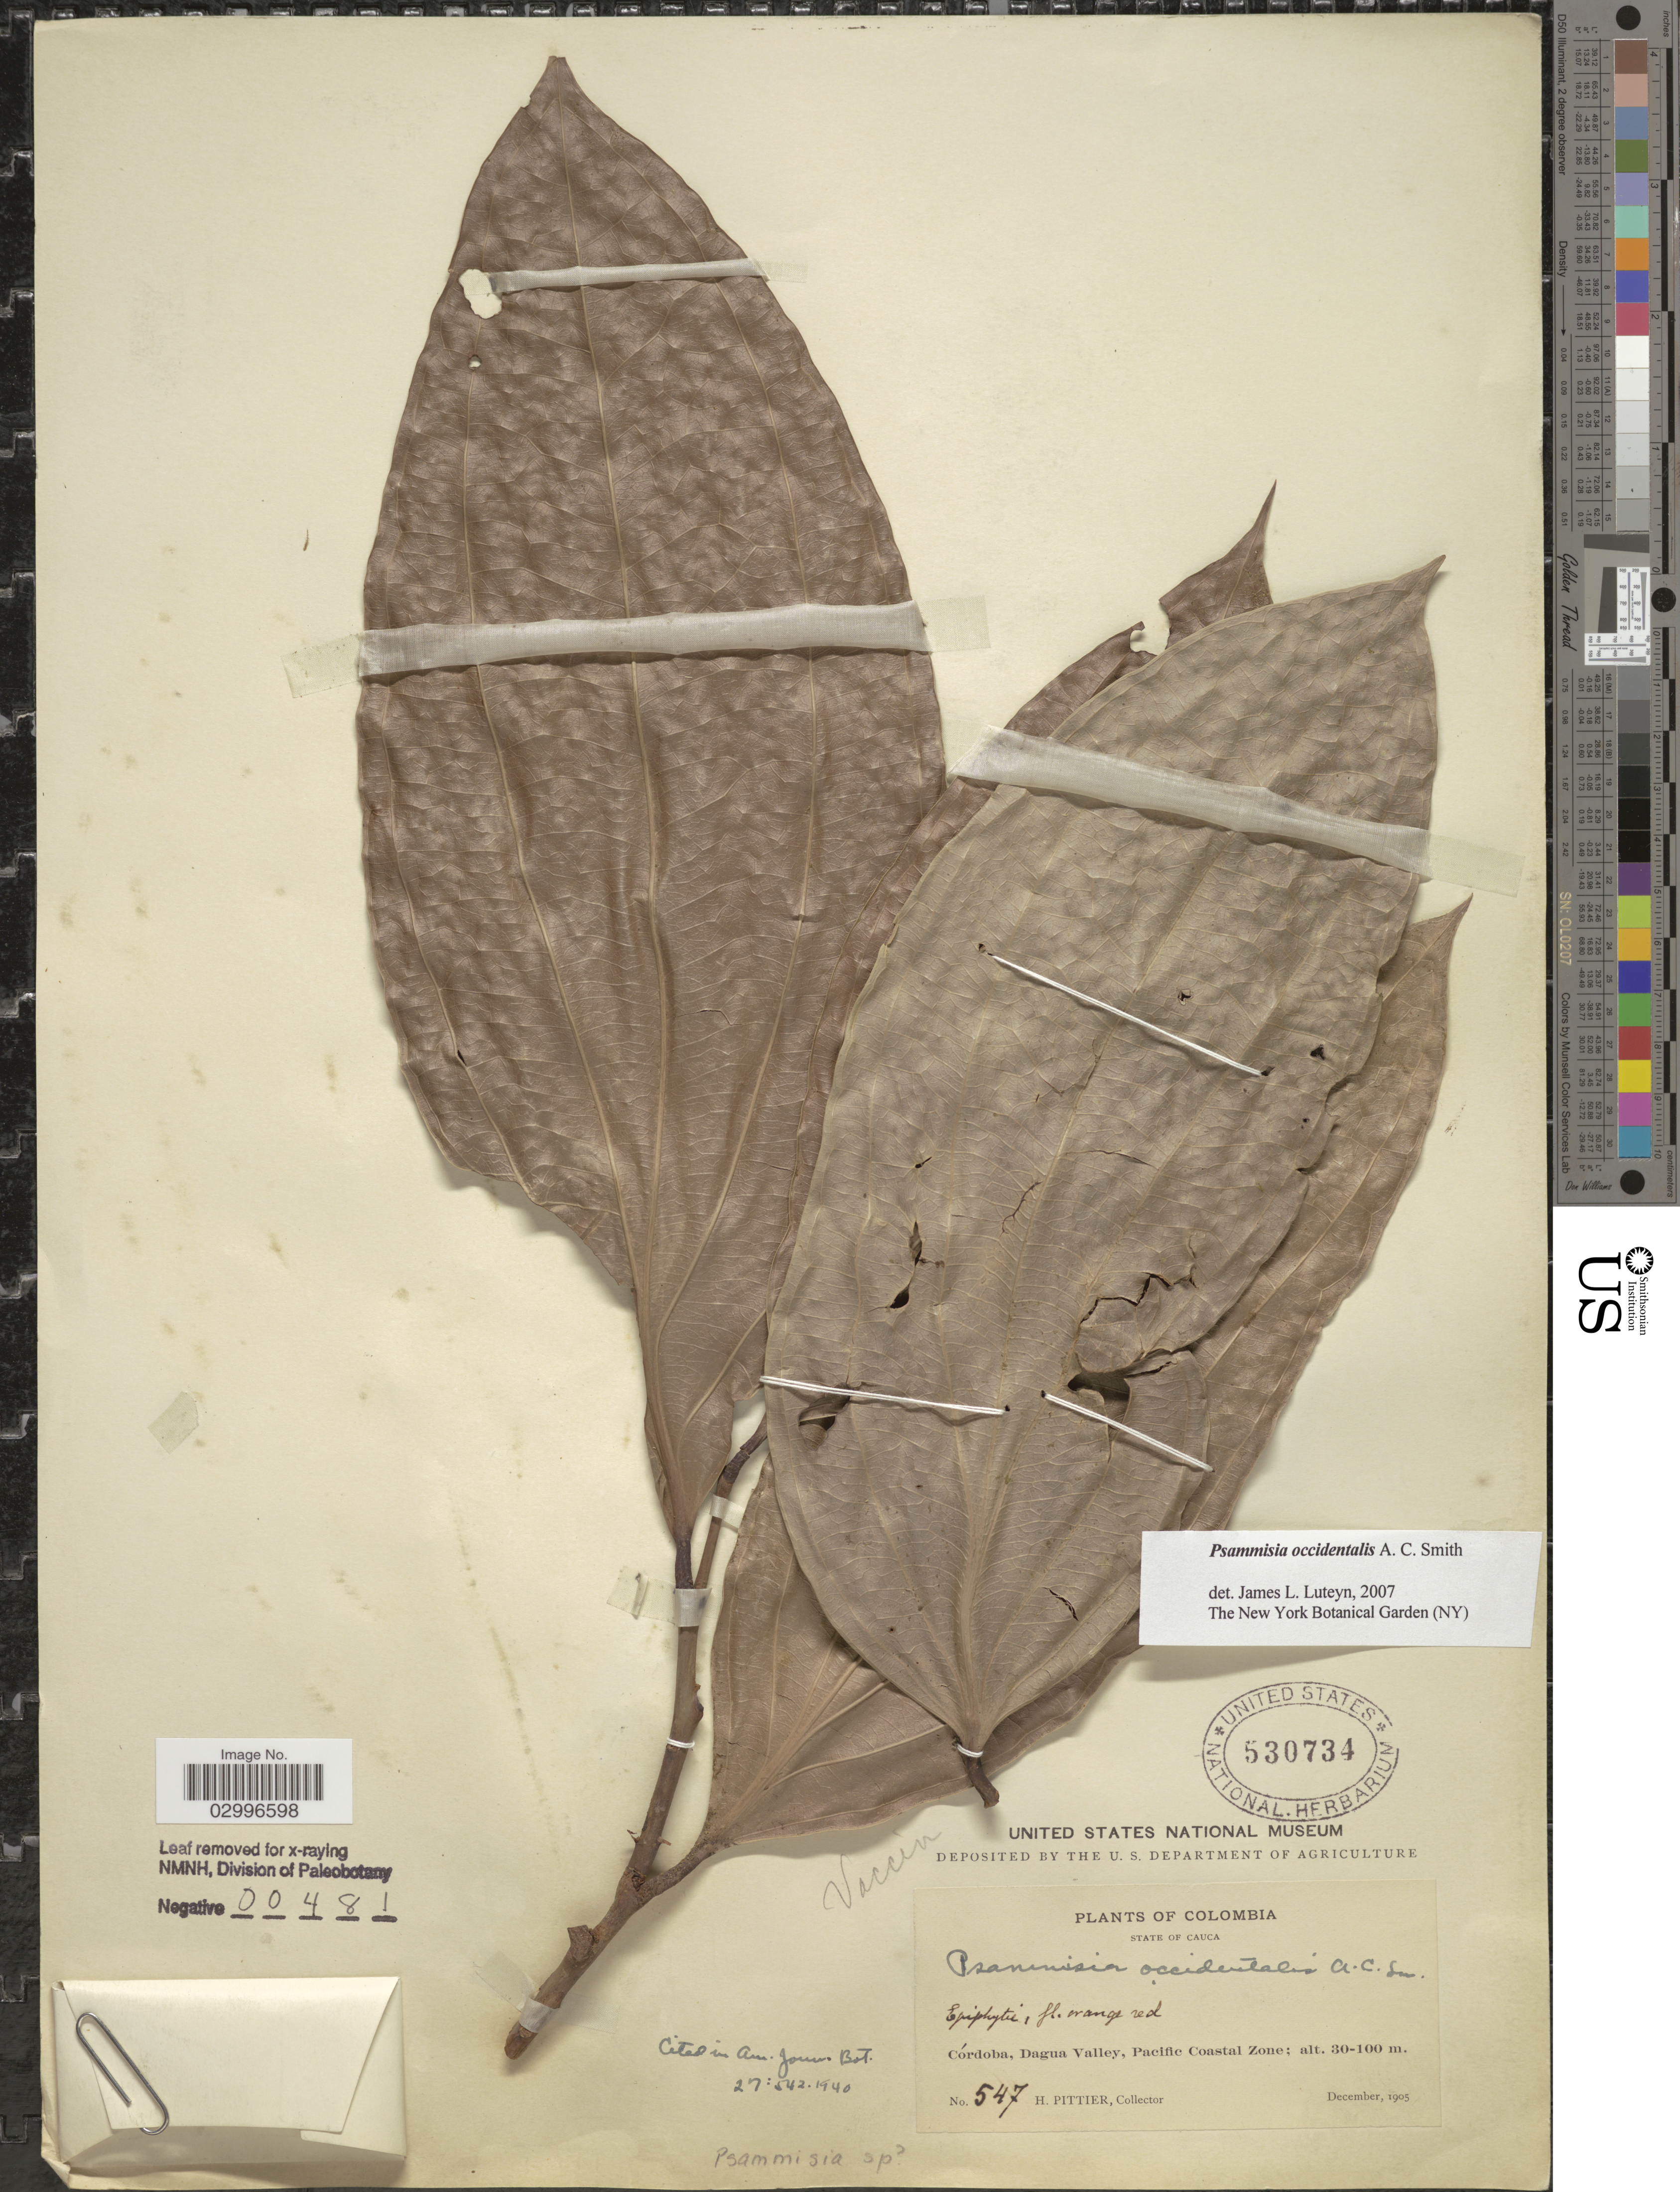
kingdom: Plantae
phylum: Tracheophyta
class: Magnoliopsida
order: Ericales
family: Ericaceae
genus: Psammisia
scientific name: Psammisia occidentalis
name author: A.C. Sm.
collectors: H. F. Pittier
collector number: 547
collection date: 1905-12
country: Colombia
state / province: Cauca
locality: Córdoba, Dagua Valley, Pacific Coastal Zone.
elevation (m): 30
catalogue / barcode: US 530734